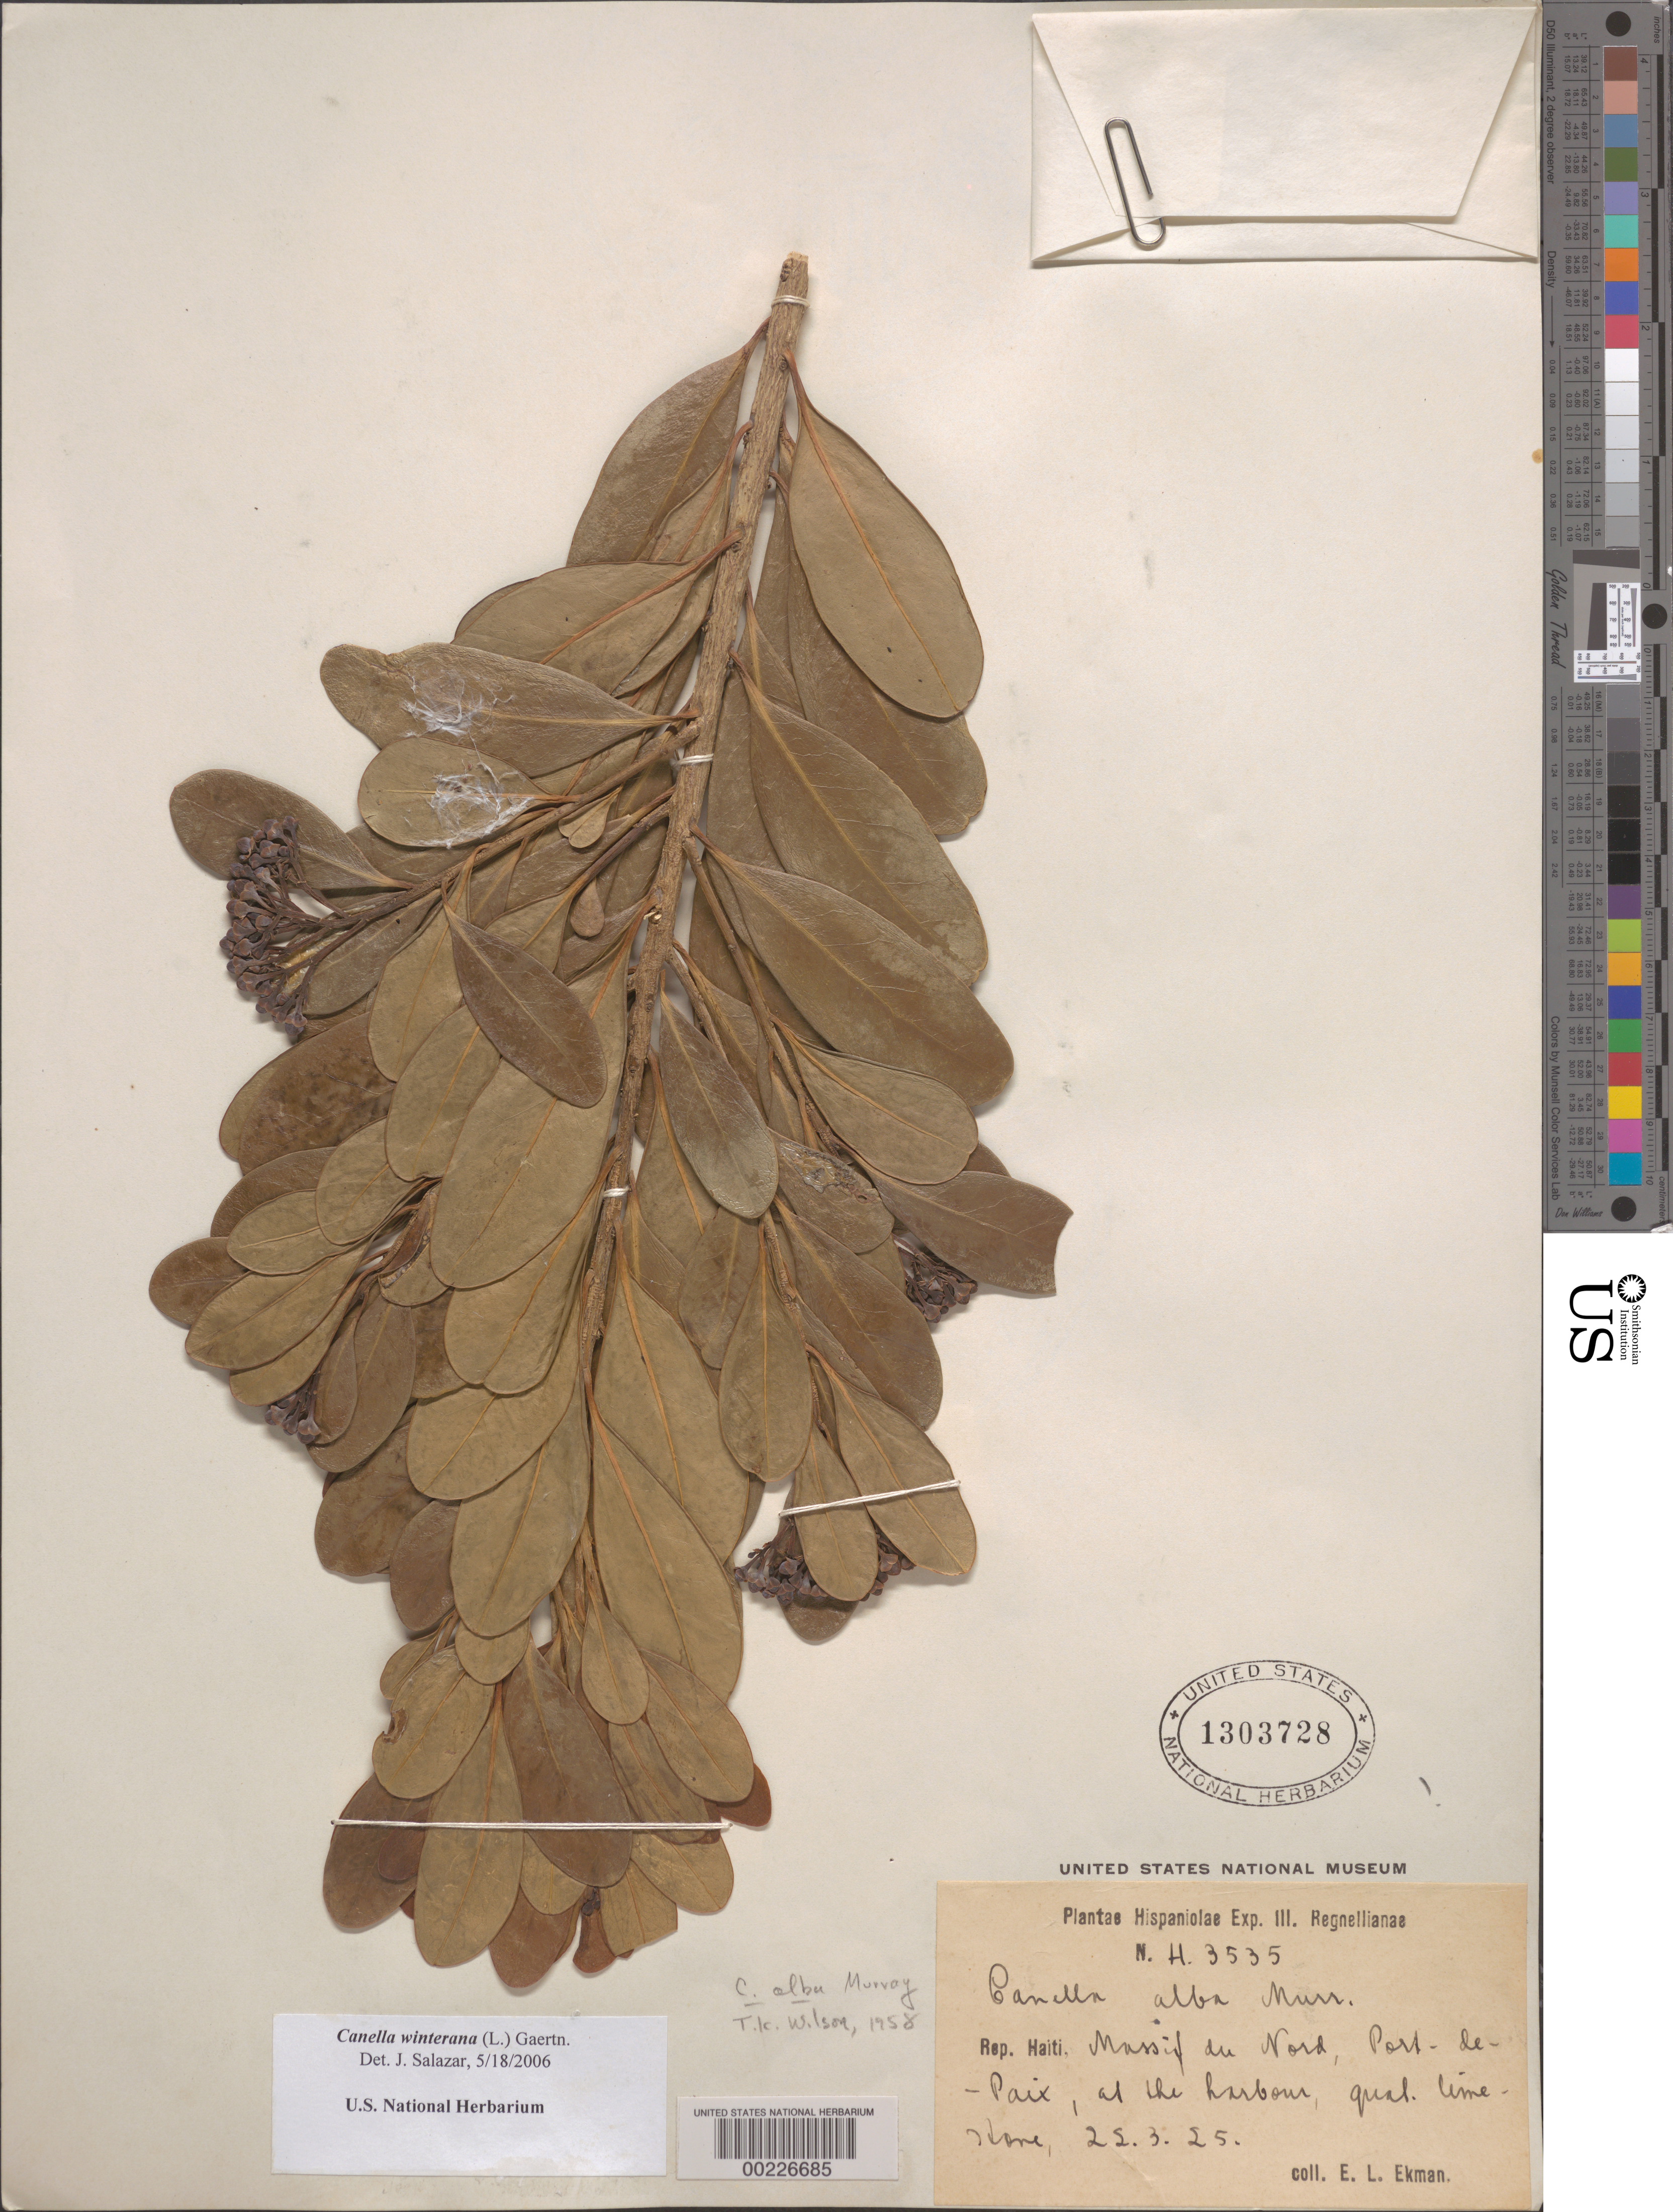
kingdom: Plantae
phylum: Tracheophyta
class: Magnoliopsida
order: Canellales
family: Canellaceae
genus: Canella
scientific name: Canella winterana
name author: (L.) Gaertn.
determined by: Salazar, J.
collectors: E. L. Ekman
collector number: H. 3535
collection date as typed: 22 Mar 1925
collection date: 1925-03-22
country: Haiti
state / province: Nord-Ouest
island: Hispaniola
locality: Massif du Nord, Port de Paix, at the harbor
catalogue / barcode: US 1303728